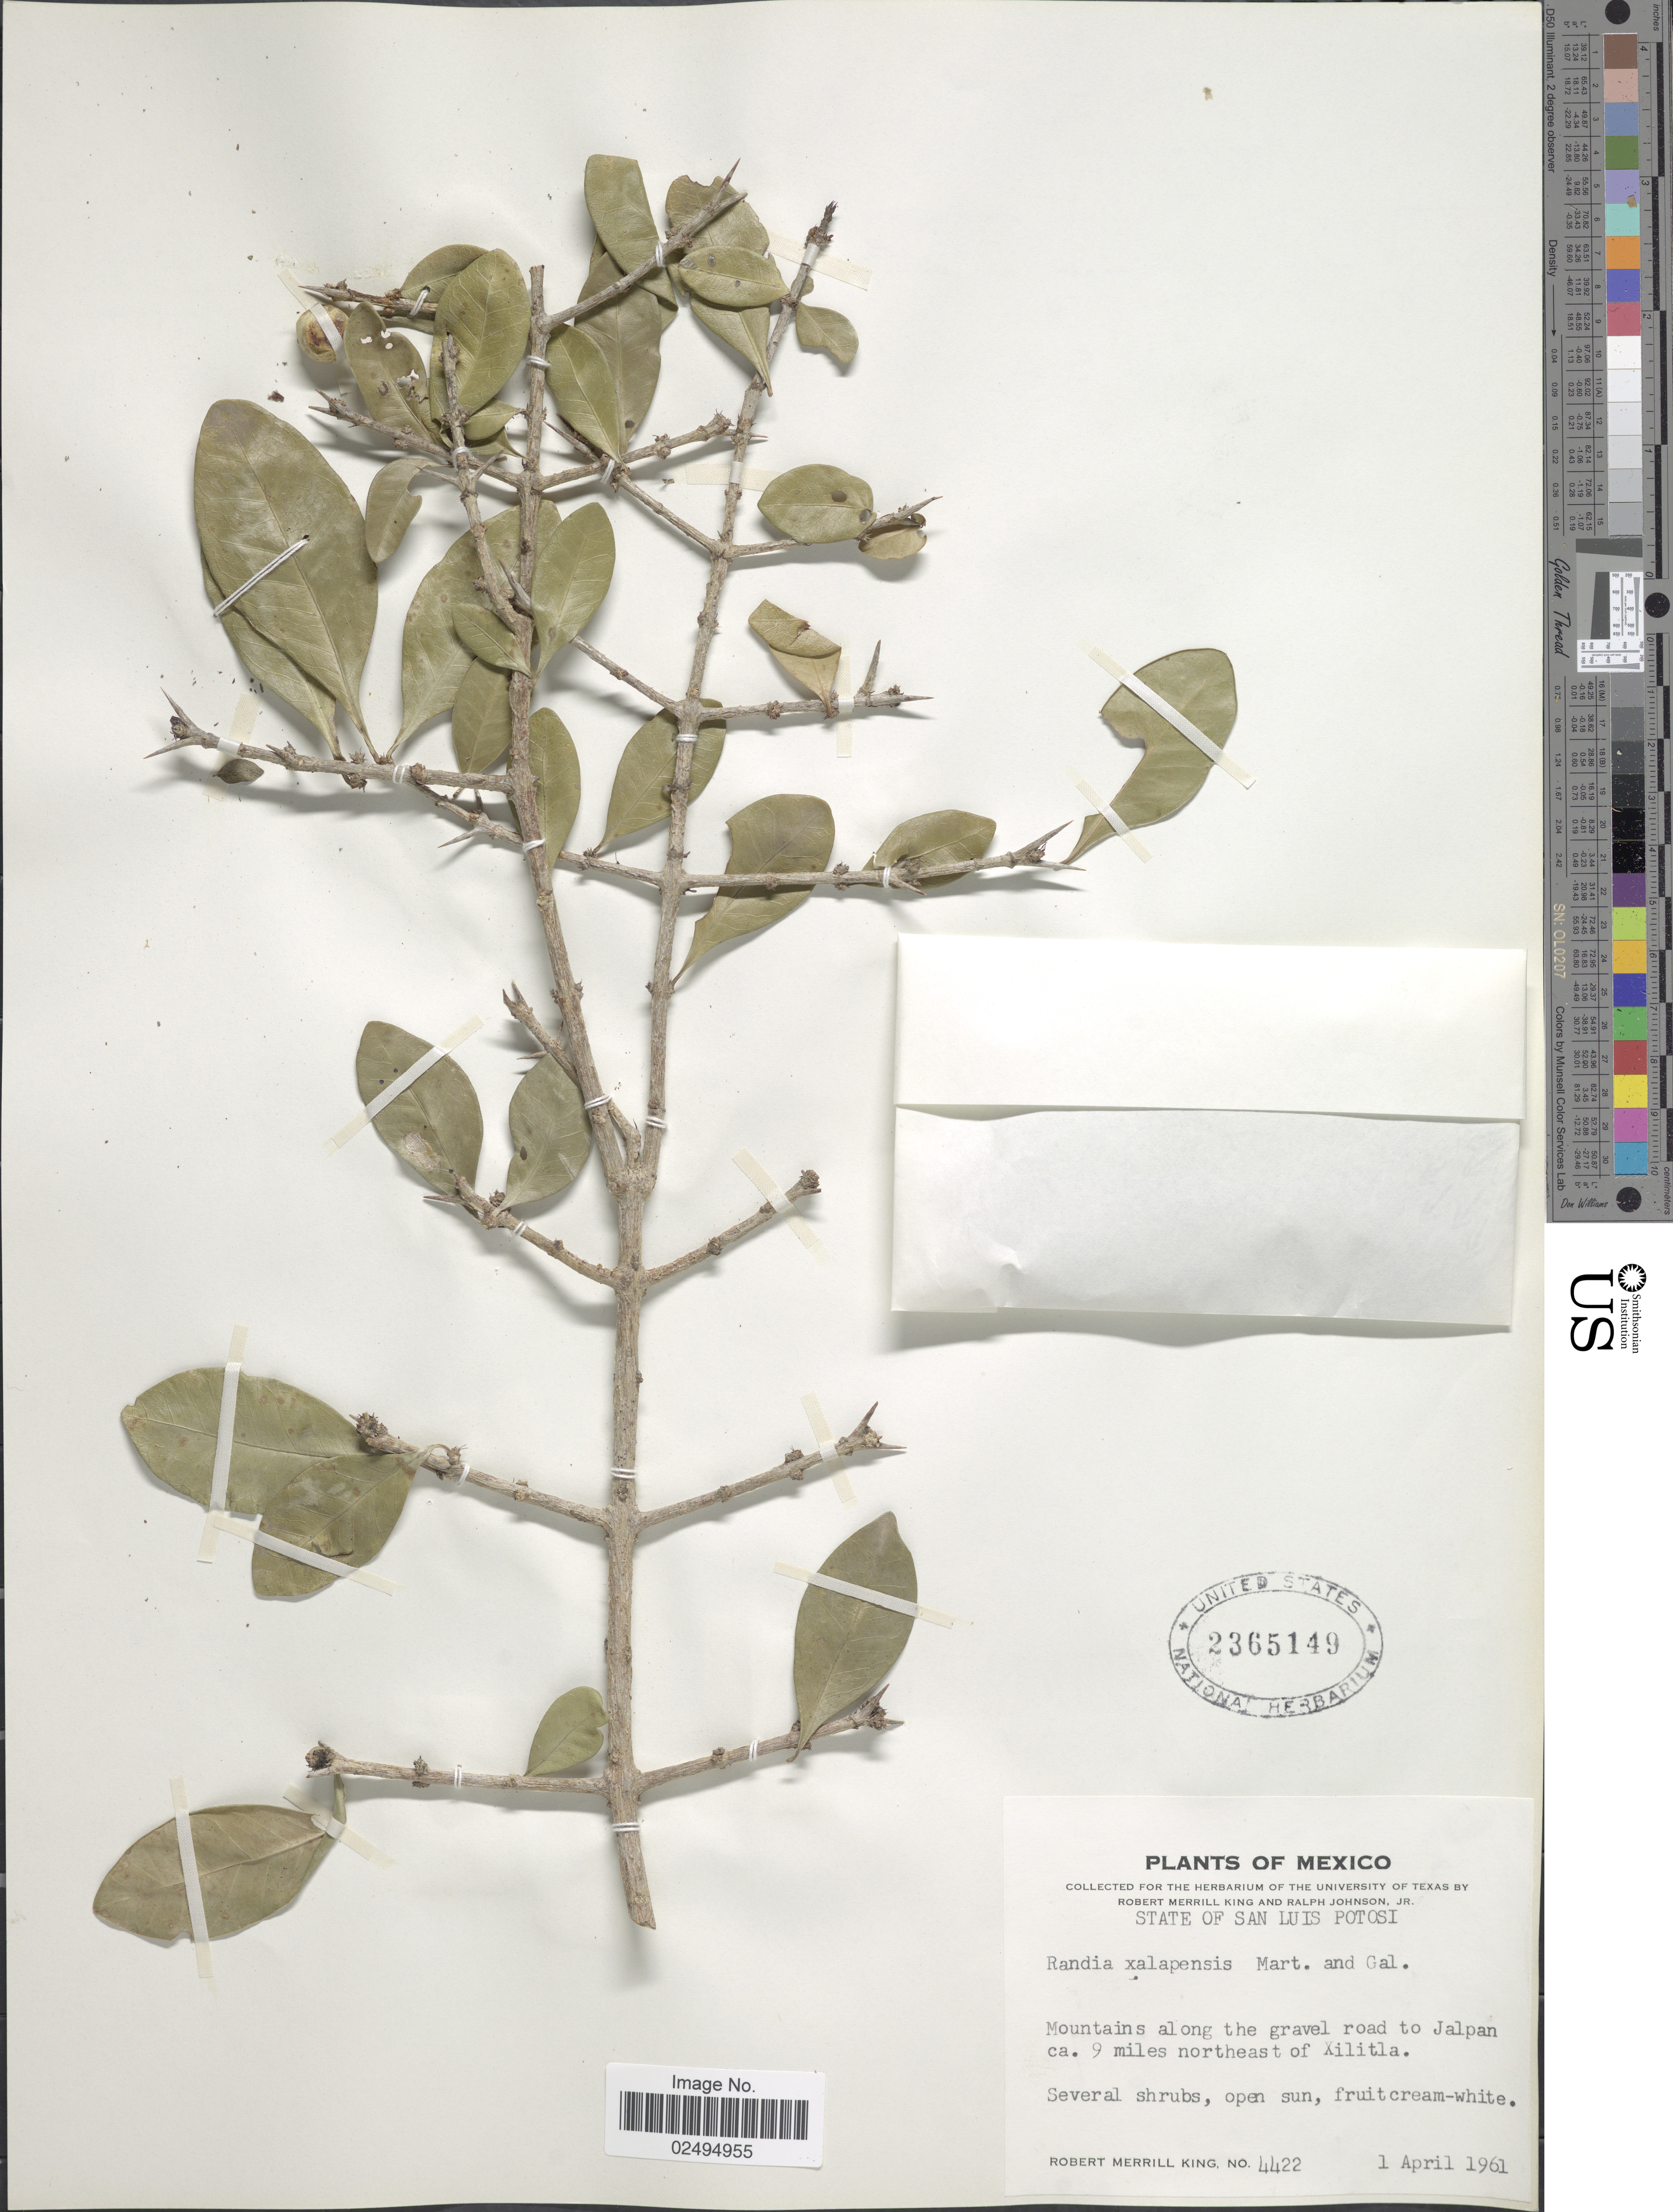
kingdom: Plantae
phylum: Tracheophyta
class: Magnoliopsida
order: Gentianales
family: Rubiaceae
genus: Randia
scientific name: Randia xalapensis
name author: M. Martens & Galeotti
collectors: R. M. King & R. Johnson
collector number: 4422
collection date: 1961-04-01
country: Mexico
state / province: San Luis Potosí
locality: Mountains along the gravel road to Jalpan ca. 9 miles northeast of Xilitla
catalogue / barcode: US 2365149